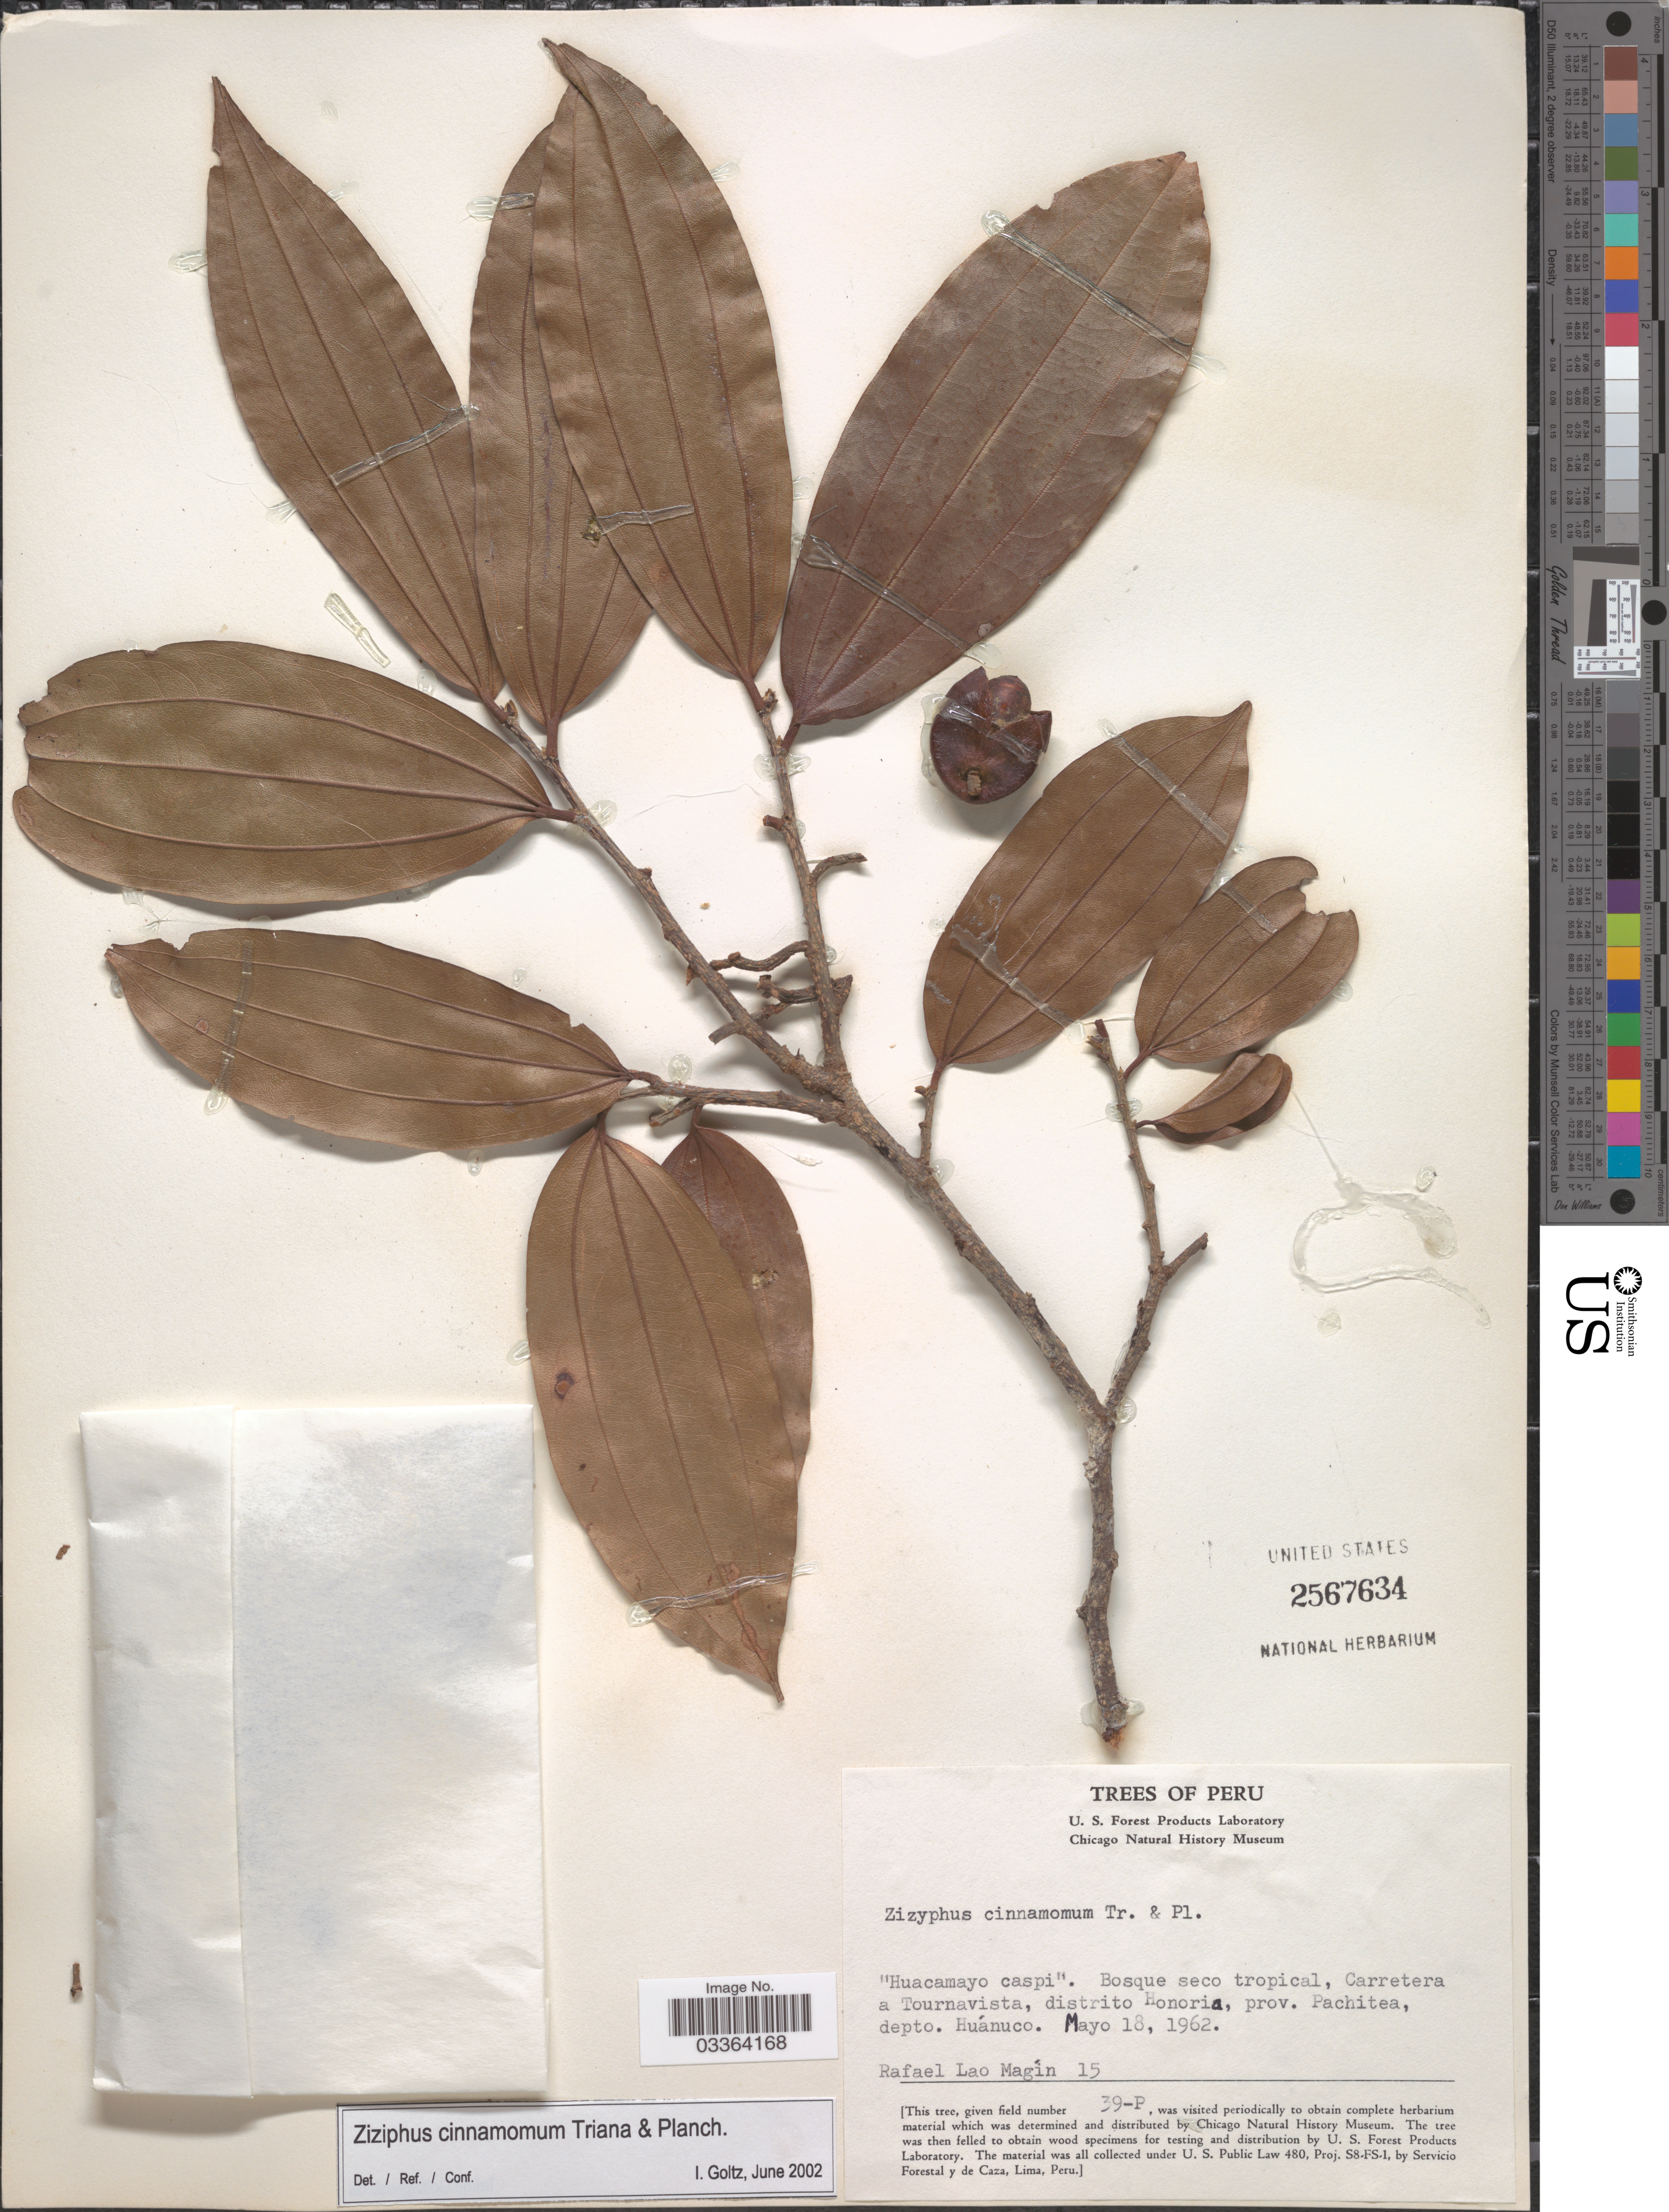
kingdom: Plantae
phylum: Tracheophyta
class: Magnoliopsida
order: Rosales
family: Rhamnaceae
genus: Sarcomphalus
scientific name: Sarcomphalus cinnamomum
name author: (Triana & Planch.) Hauenschild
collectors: R. L. Magin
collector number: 15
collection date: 1962-05-18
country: Peru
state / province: Huánuco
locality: Bosque seco tropical, Carretera a Tournavista, distrito Honoria, prov. Pachitea, depto. Huánuco.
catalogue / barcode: US 2567634